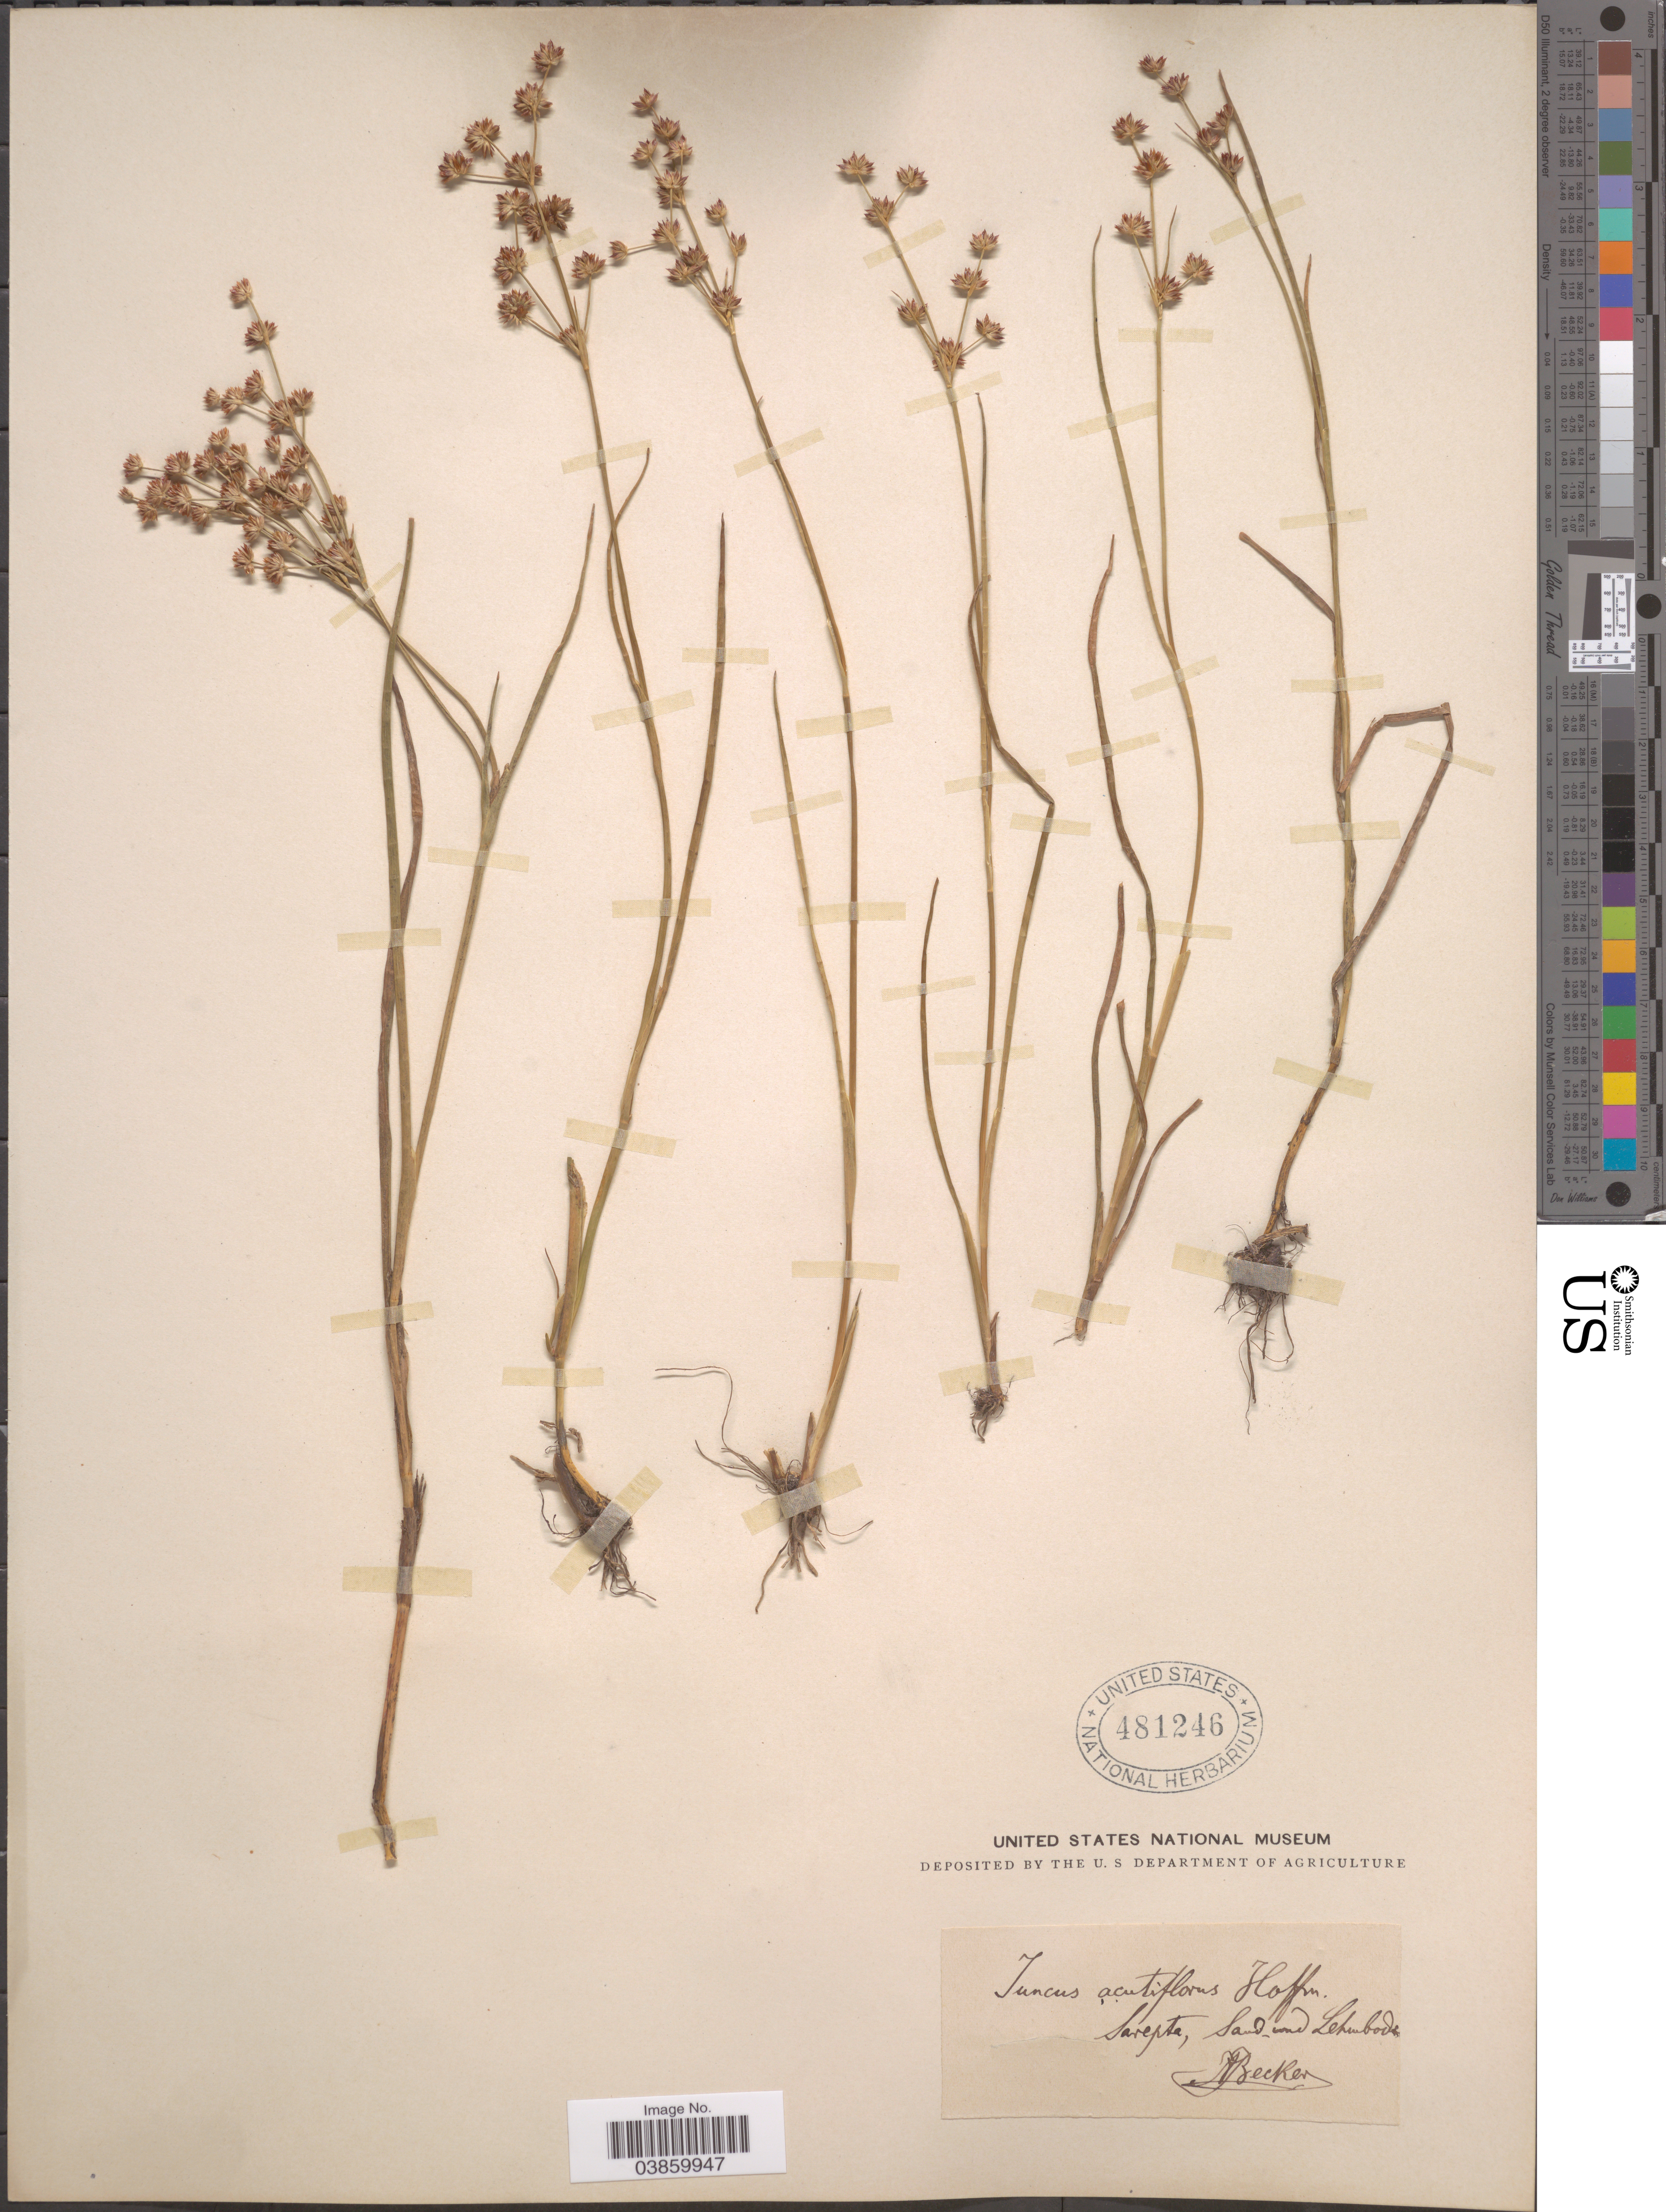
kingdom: Plantae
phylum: Tracheophyta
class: Liliopsida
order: Poales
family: Juncaceae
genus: Juncus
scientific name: Juncus acutiflorus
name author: Ehrh. ex Hoffm.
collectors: A. Becker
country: Russian Federation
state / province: Volgograd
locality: Sarepta, Sand und Lehmboden.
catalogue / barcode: US 481246